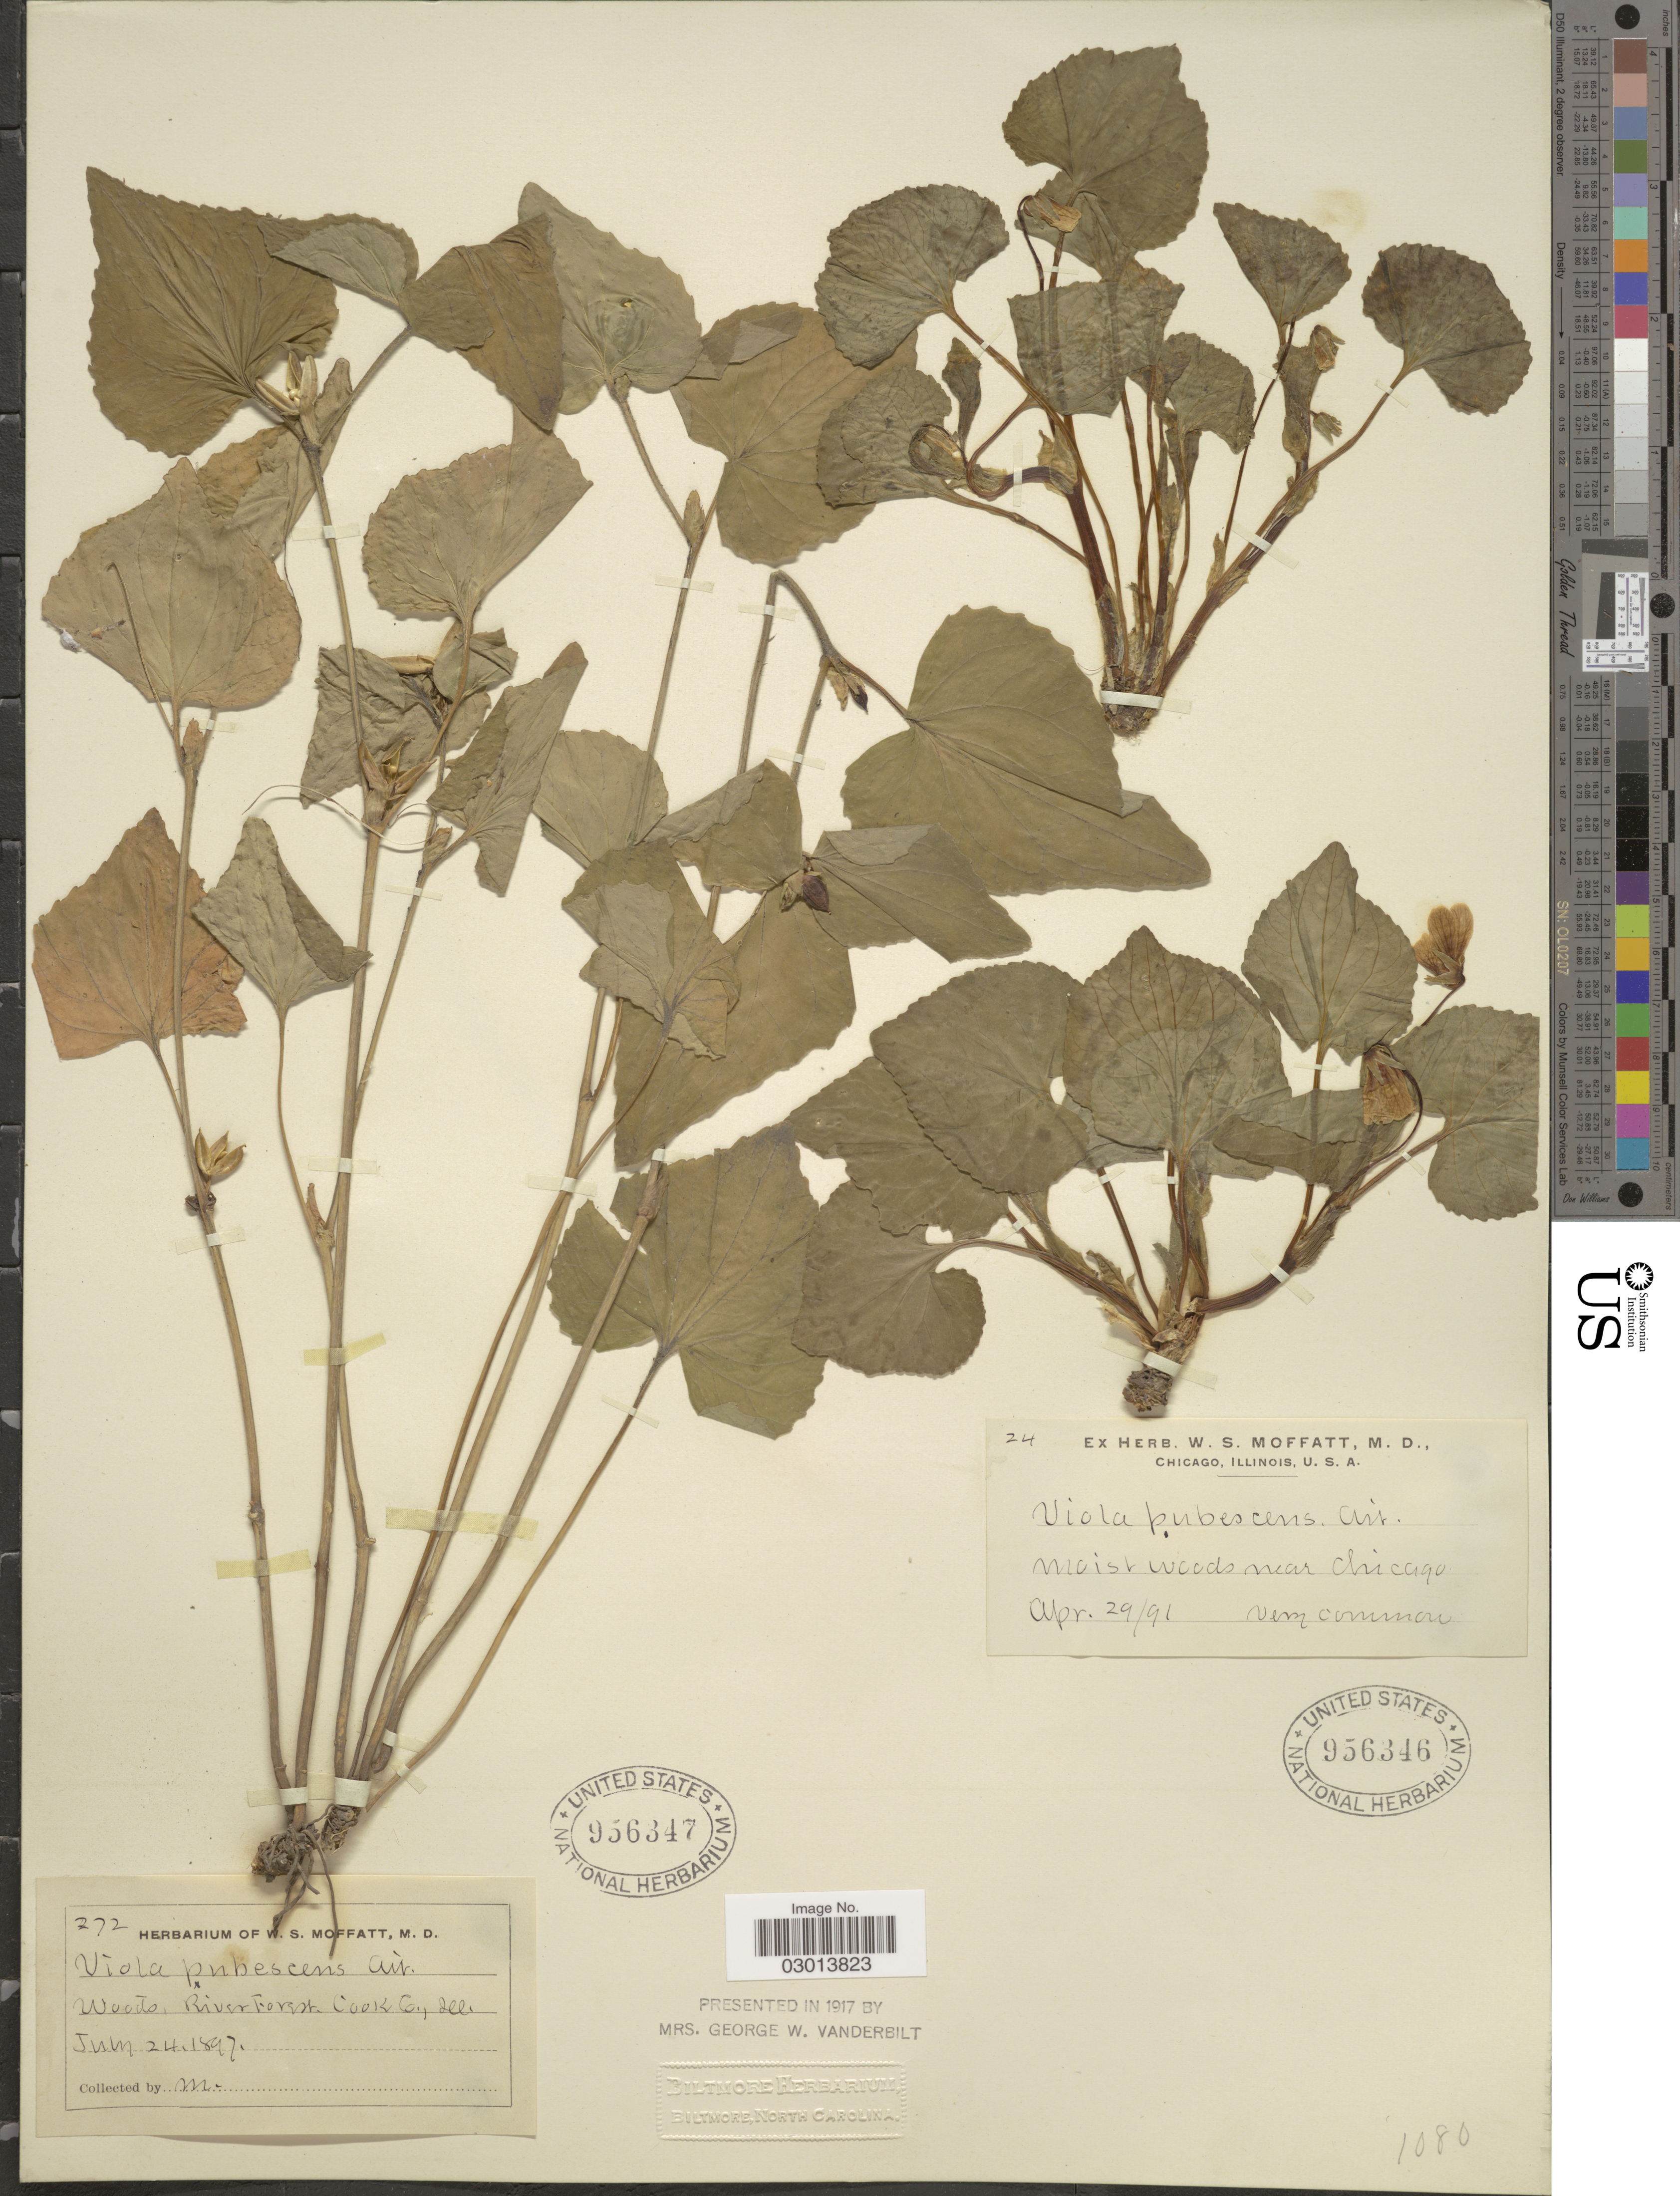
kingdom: Plantae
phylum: Tracheophyta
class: Magnoliopsida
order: Malpighiales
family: Violaceae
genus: Viola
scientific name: Viola pubescens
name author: Aiton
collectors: W. Moffatt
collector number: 272*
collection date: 1897-06-24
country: United States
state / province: Illinois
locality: Woods, River Forest, Cook Co.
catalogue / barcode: US 956347